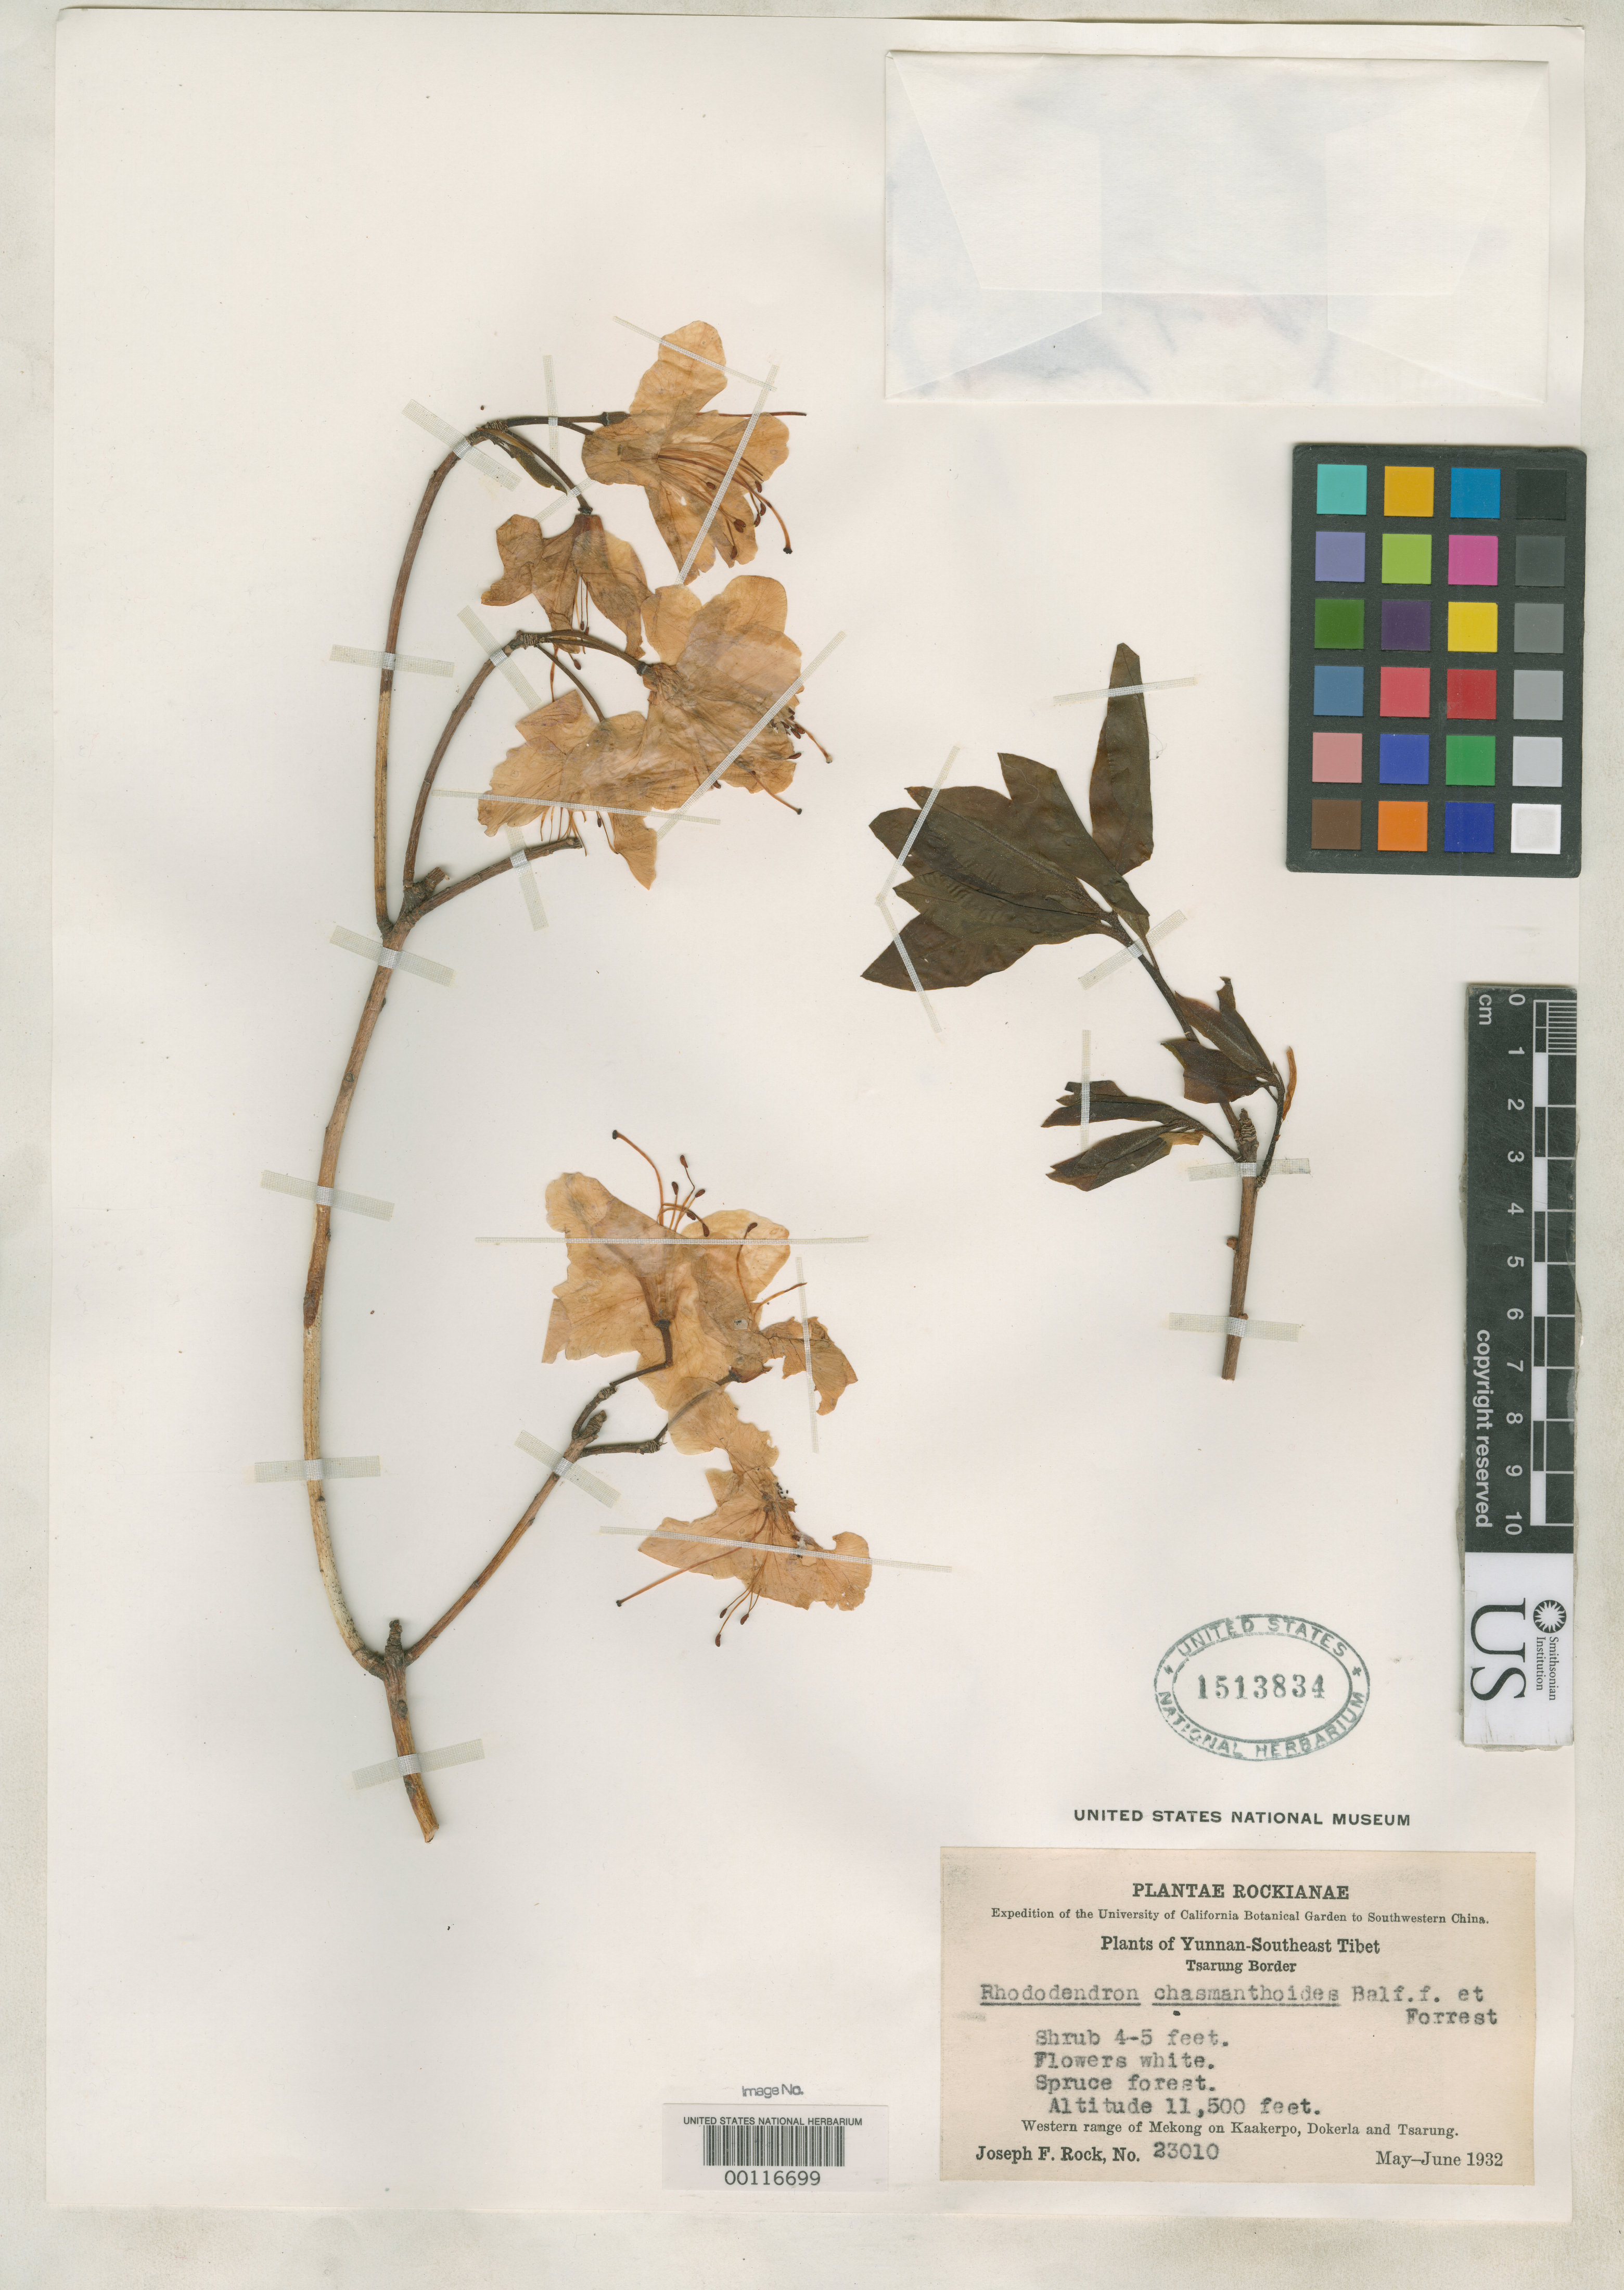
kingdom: Plantae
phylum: Tracheophyta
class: Magnoliopsida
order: Ericales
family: Ericaceae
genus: Rhododendron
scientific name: Rhododendron hardyi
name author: Davidian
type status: Isotype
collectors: J. F. Rock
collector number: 23010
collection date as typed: May 1932 to -- Jun 1932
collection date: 1932-05/1932-06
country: China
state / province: Yunnan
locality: Tsarung Border, western Range of Mekong on Kaakerpo, Dokerla and Tsarung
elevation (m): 3505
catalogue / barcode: US 1513834